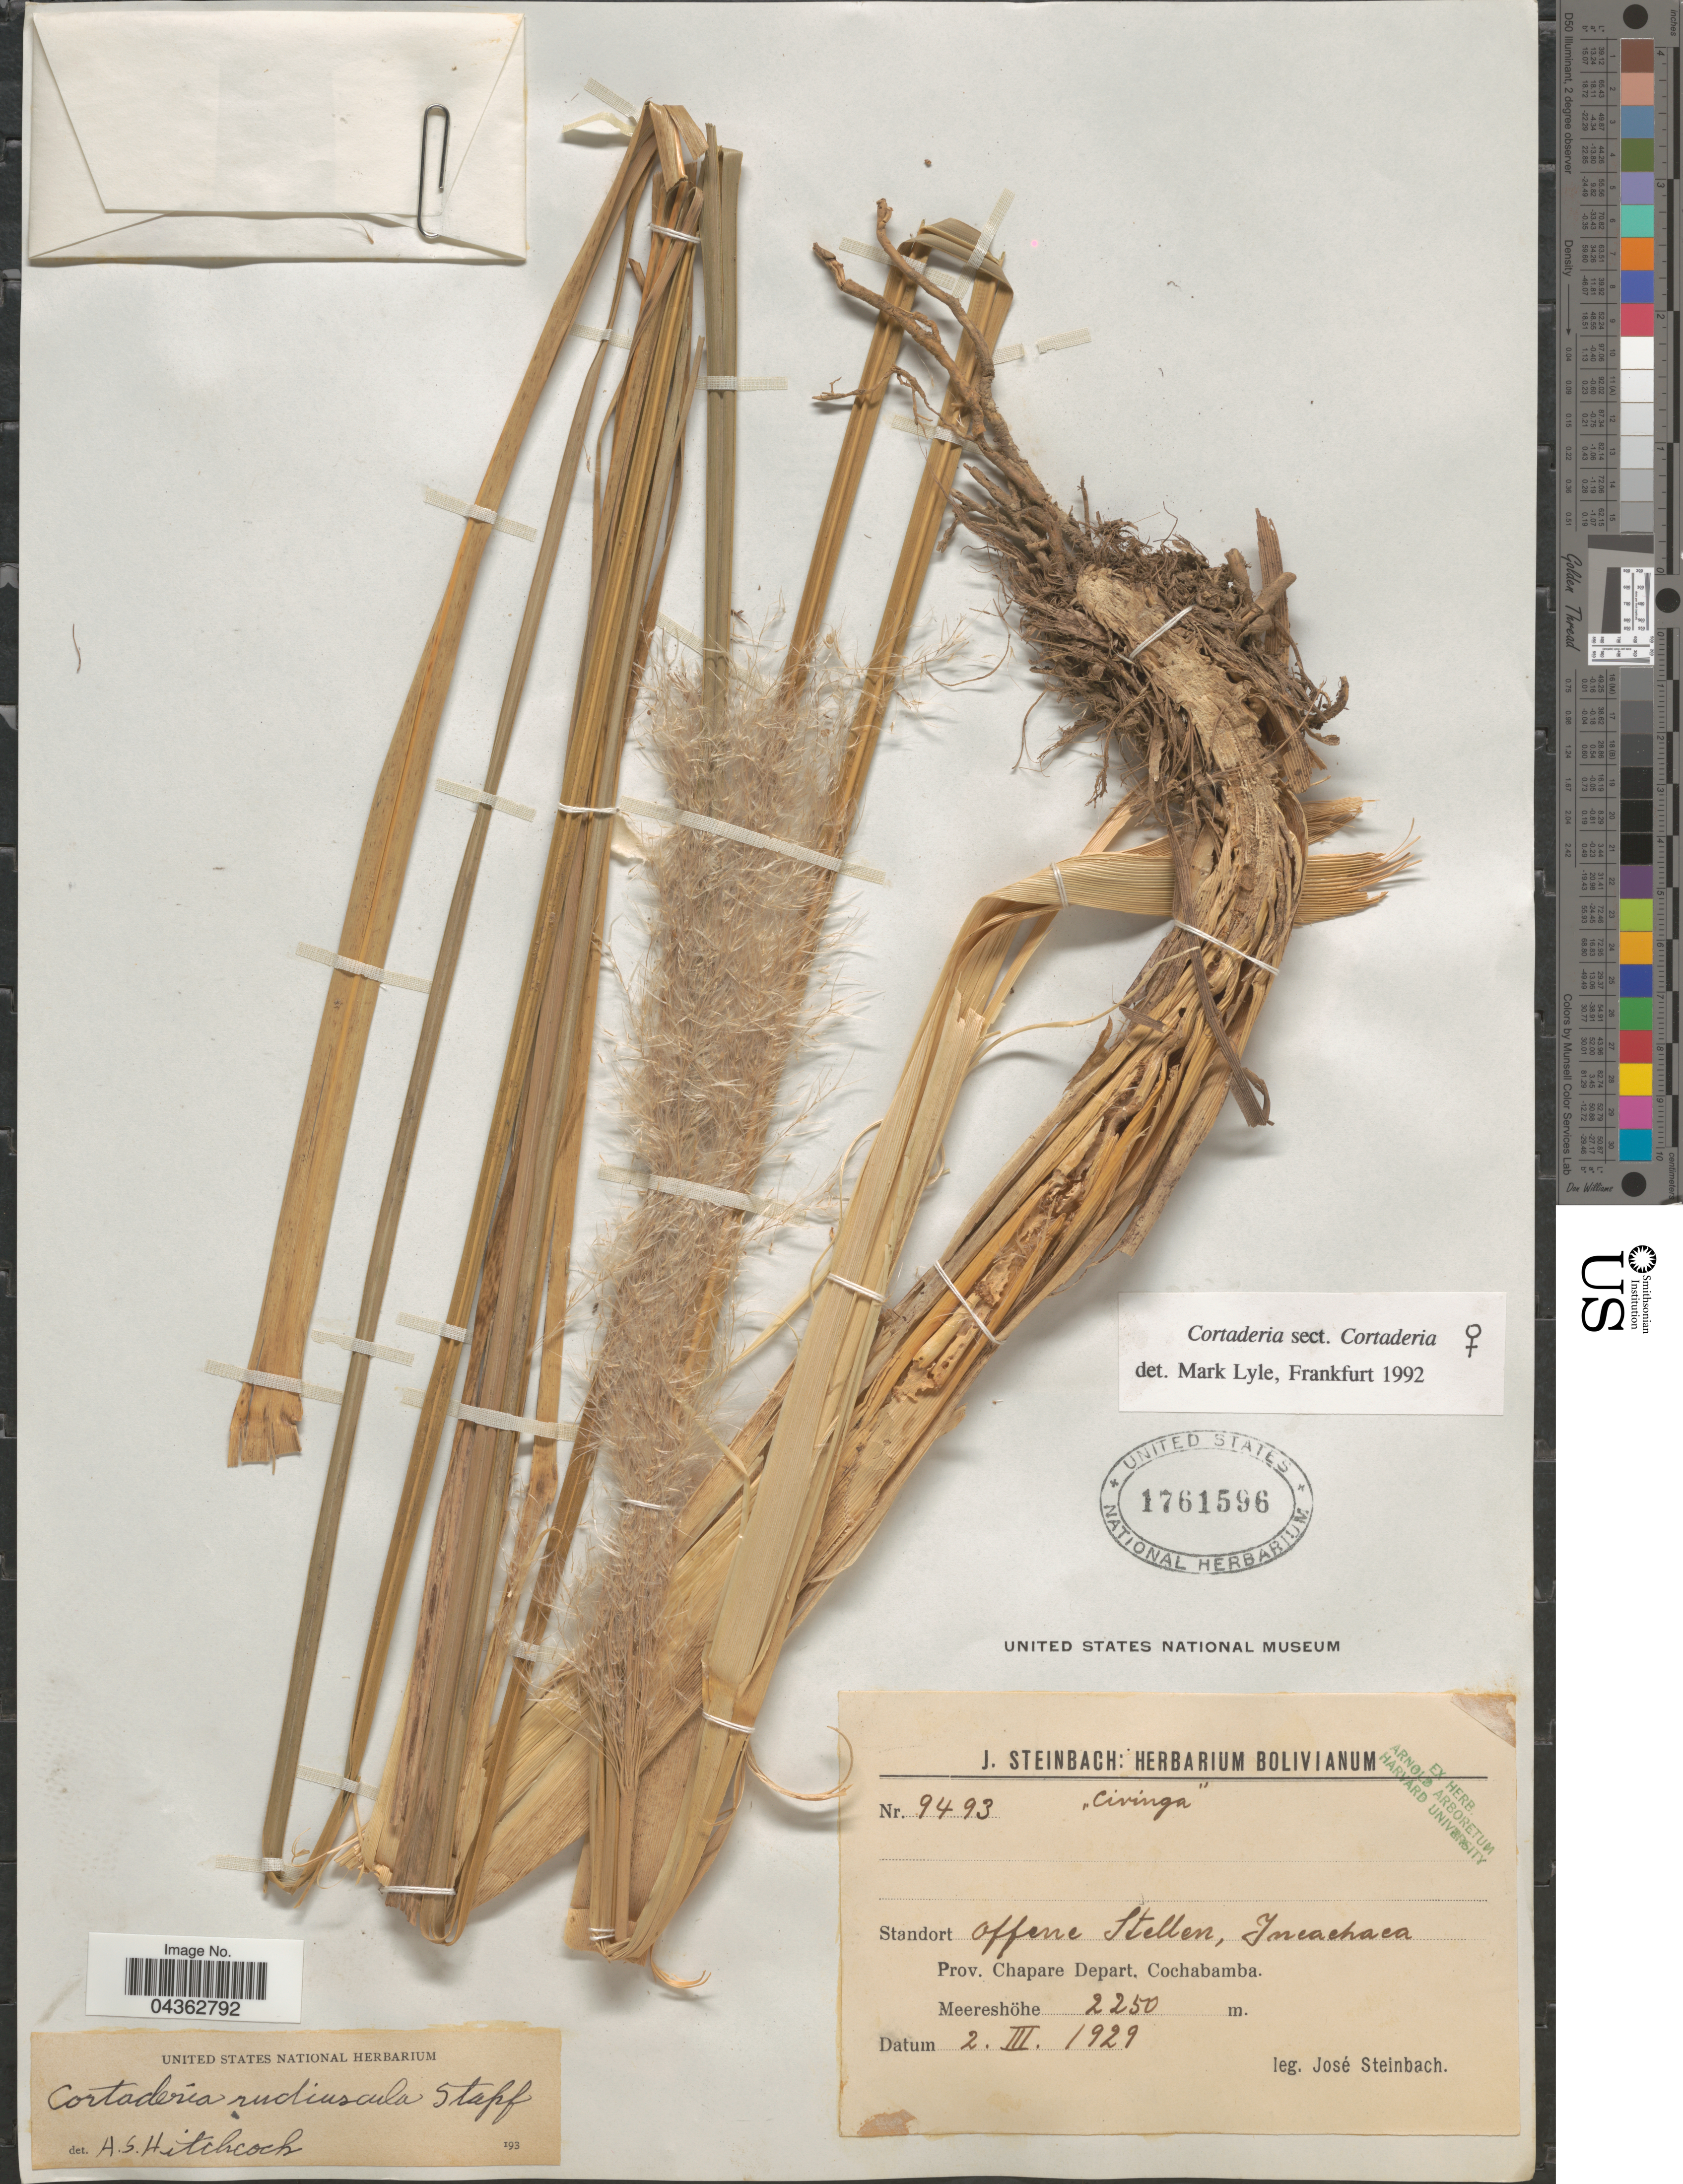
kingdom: Plantae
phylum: Tracheophyta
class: Liliopsida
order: Poales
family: Poaceae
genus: Cortaderia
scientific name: Cortaderia rudiuscula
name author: Stapf in Gardner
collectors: J. Steinbach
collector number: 9493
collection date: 1929-03-02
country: Bolivia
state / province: Cochabamba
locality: Incachaca. Prov. Chapare Depart. Cochabamba.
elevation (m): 2250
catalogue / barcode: US 1761596